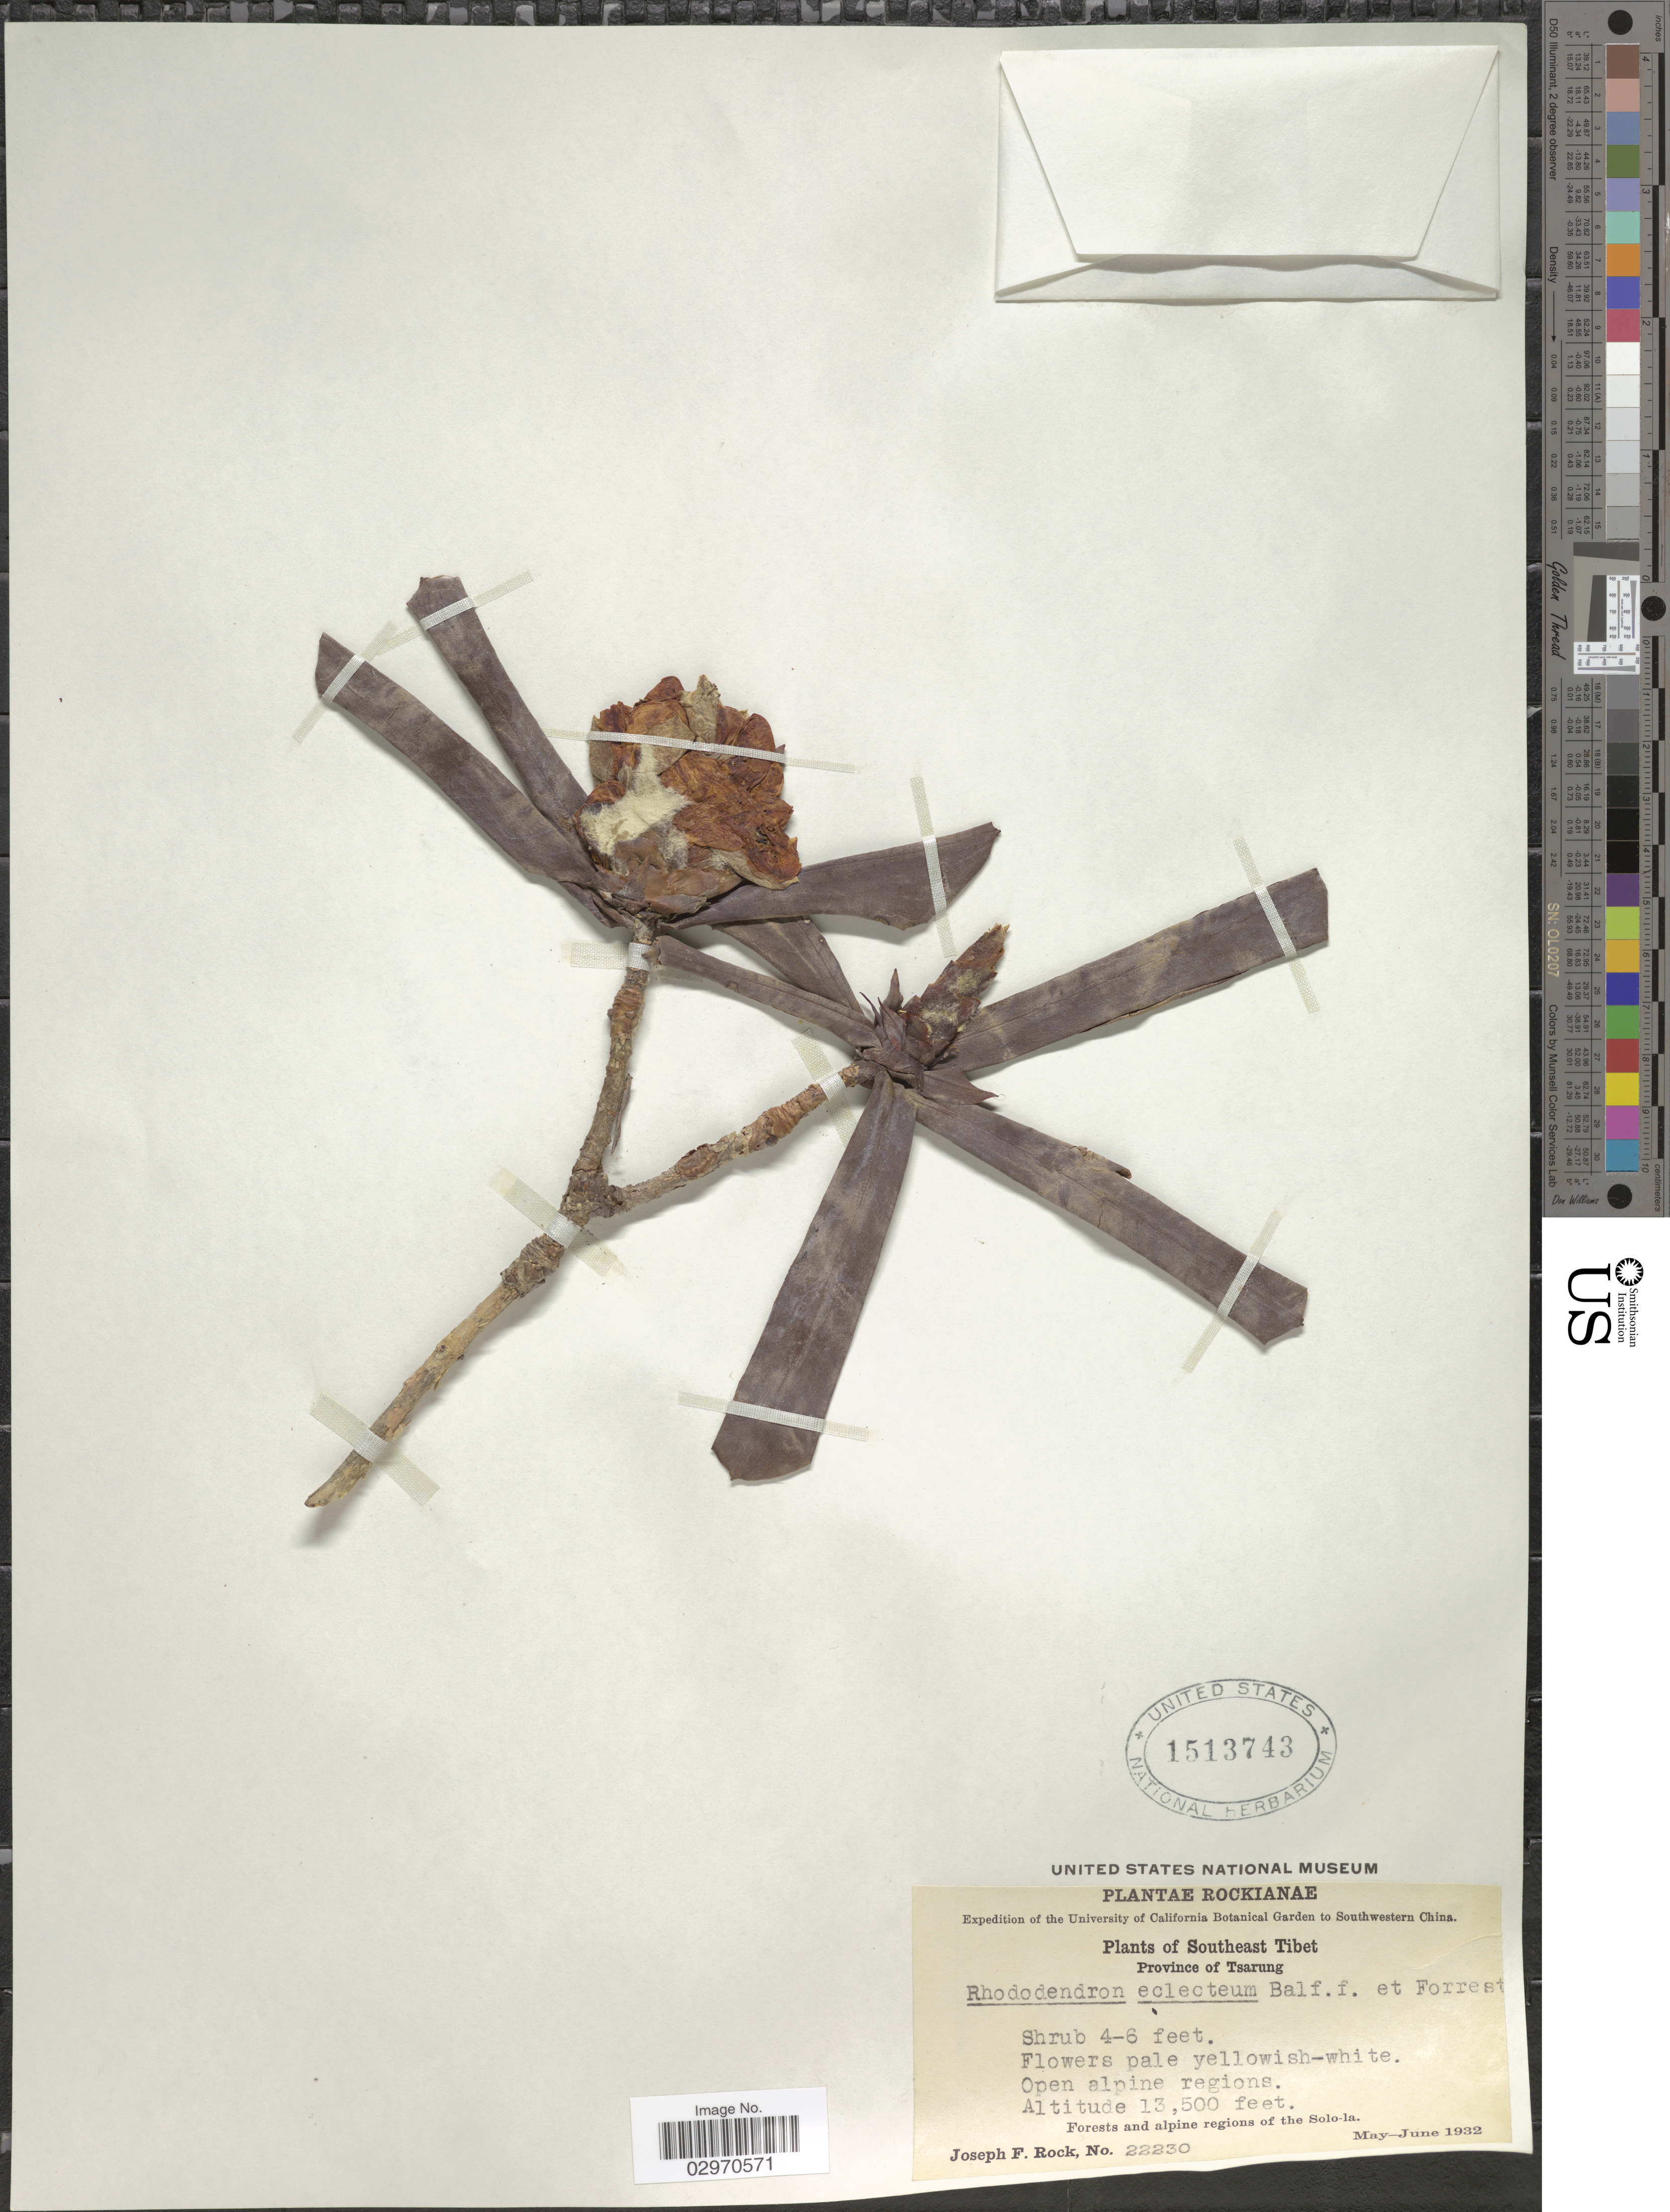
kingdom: Plantae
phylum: Tracheophyta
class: Magnoliopsida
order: Ericales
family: Ericaceae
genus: Rhododendron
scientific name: Rhododendron eclecteum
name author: Balf. f. & Forrest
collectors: J. F. Rock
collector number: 22230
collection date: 1932-05/1932-06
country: China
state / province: Xizang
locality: Southwestern China. Southeast Tibet. Province of Tsarung. Forests and alpine regions of the Solo-la.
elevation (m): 4115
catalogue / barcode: US 1513743